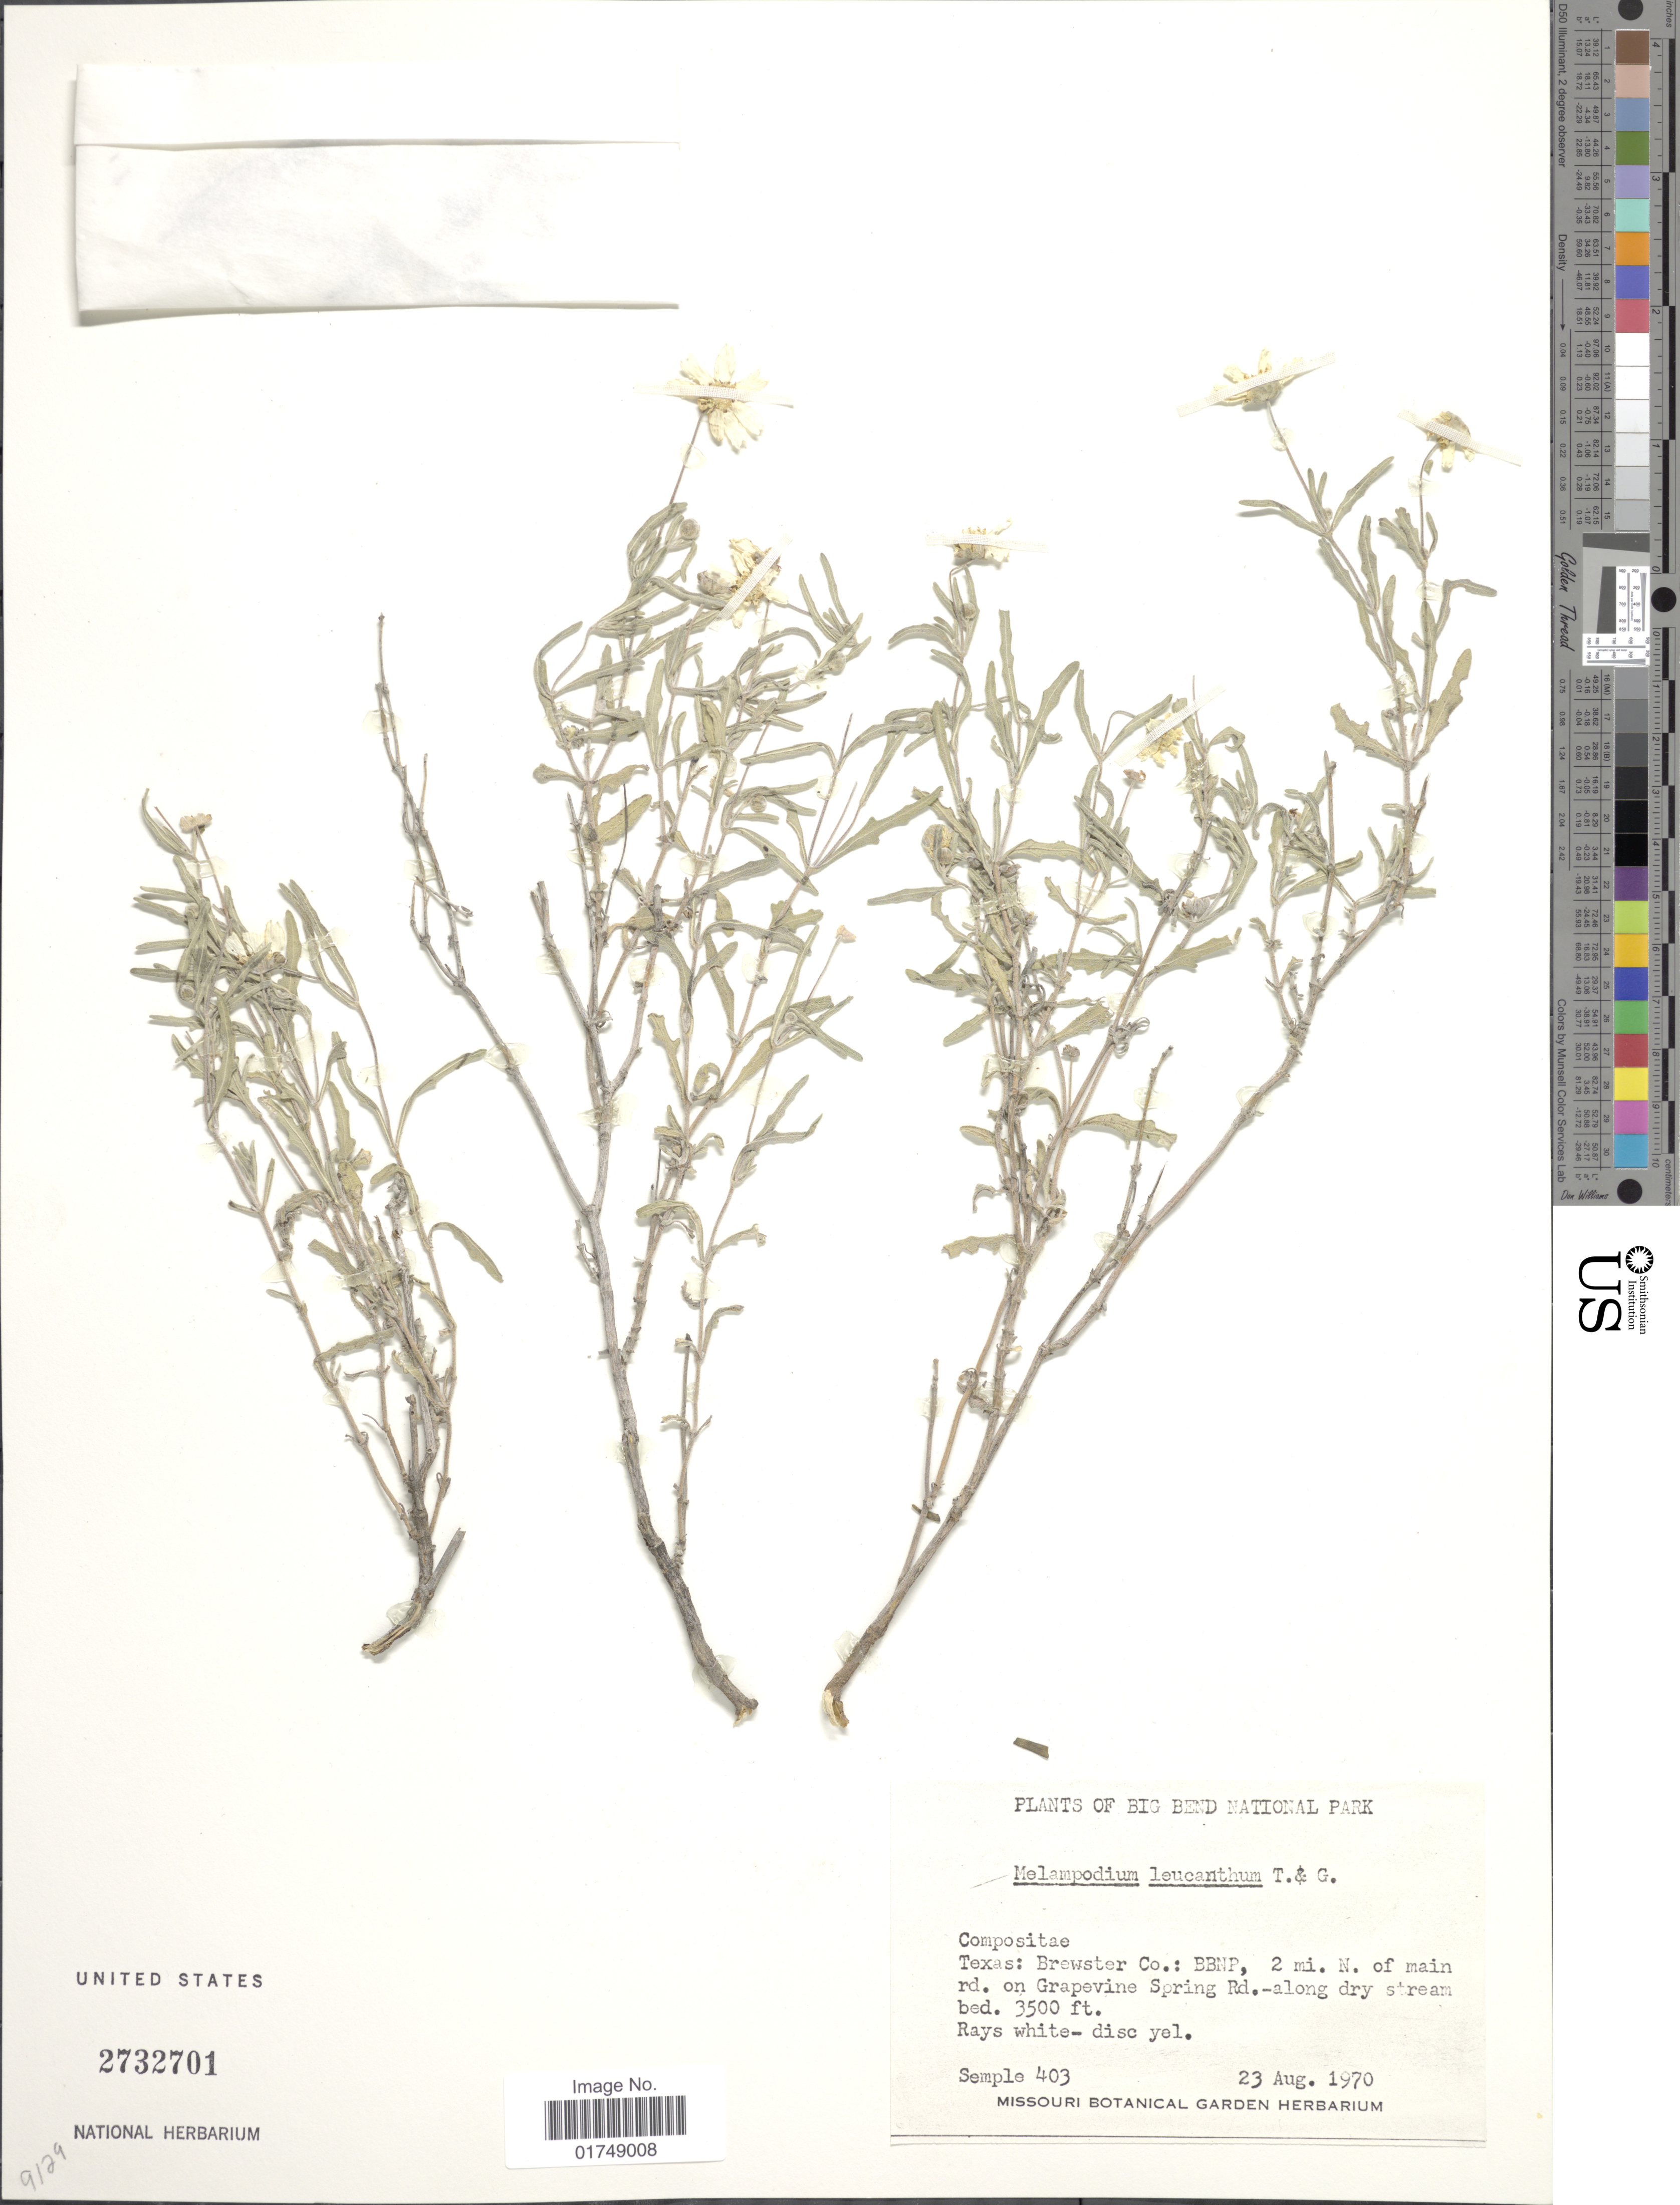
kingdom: Plantae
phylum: Tracheophyta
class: Magnoliopsida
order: Asterales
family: Asteraceae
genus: Melampodium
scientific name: Melampodium leucanthum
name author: Torr. & A. Gray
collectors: Semple, --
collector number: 403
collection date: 1970-08-23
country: United States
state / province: Texas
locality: Brewster Co.: BBNP, 2 mi. N of main rd. on Grapevine Spring RD. along dry stream bed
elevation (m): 1067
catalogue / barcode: US 2732701